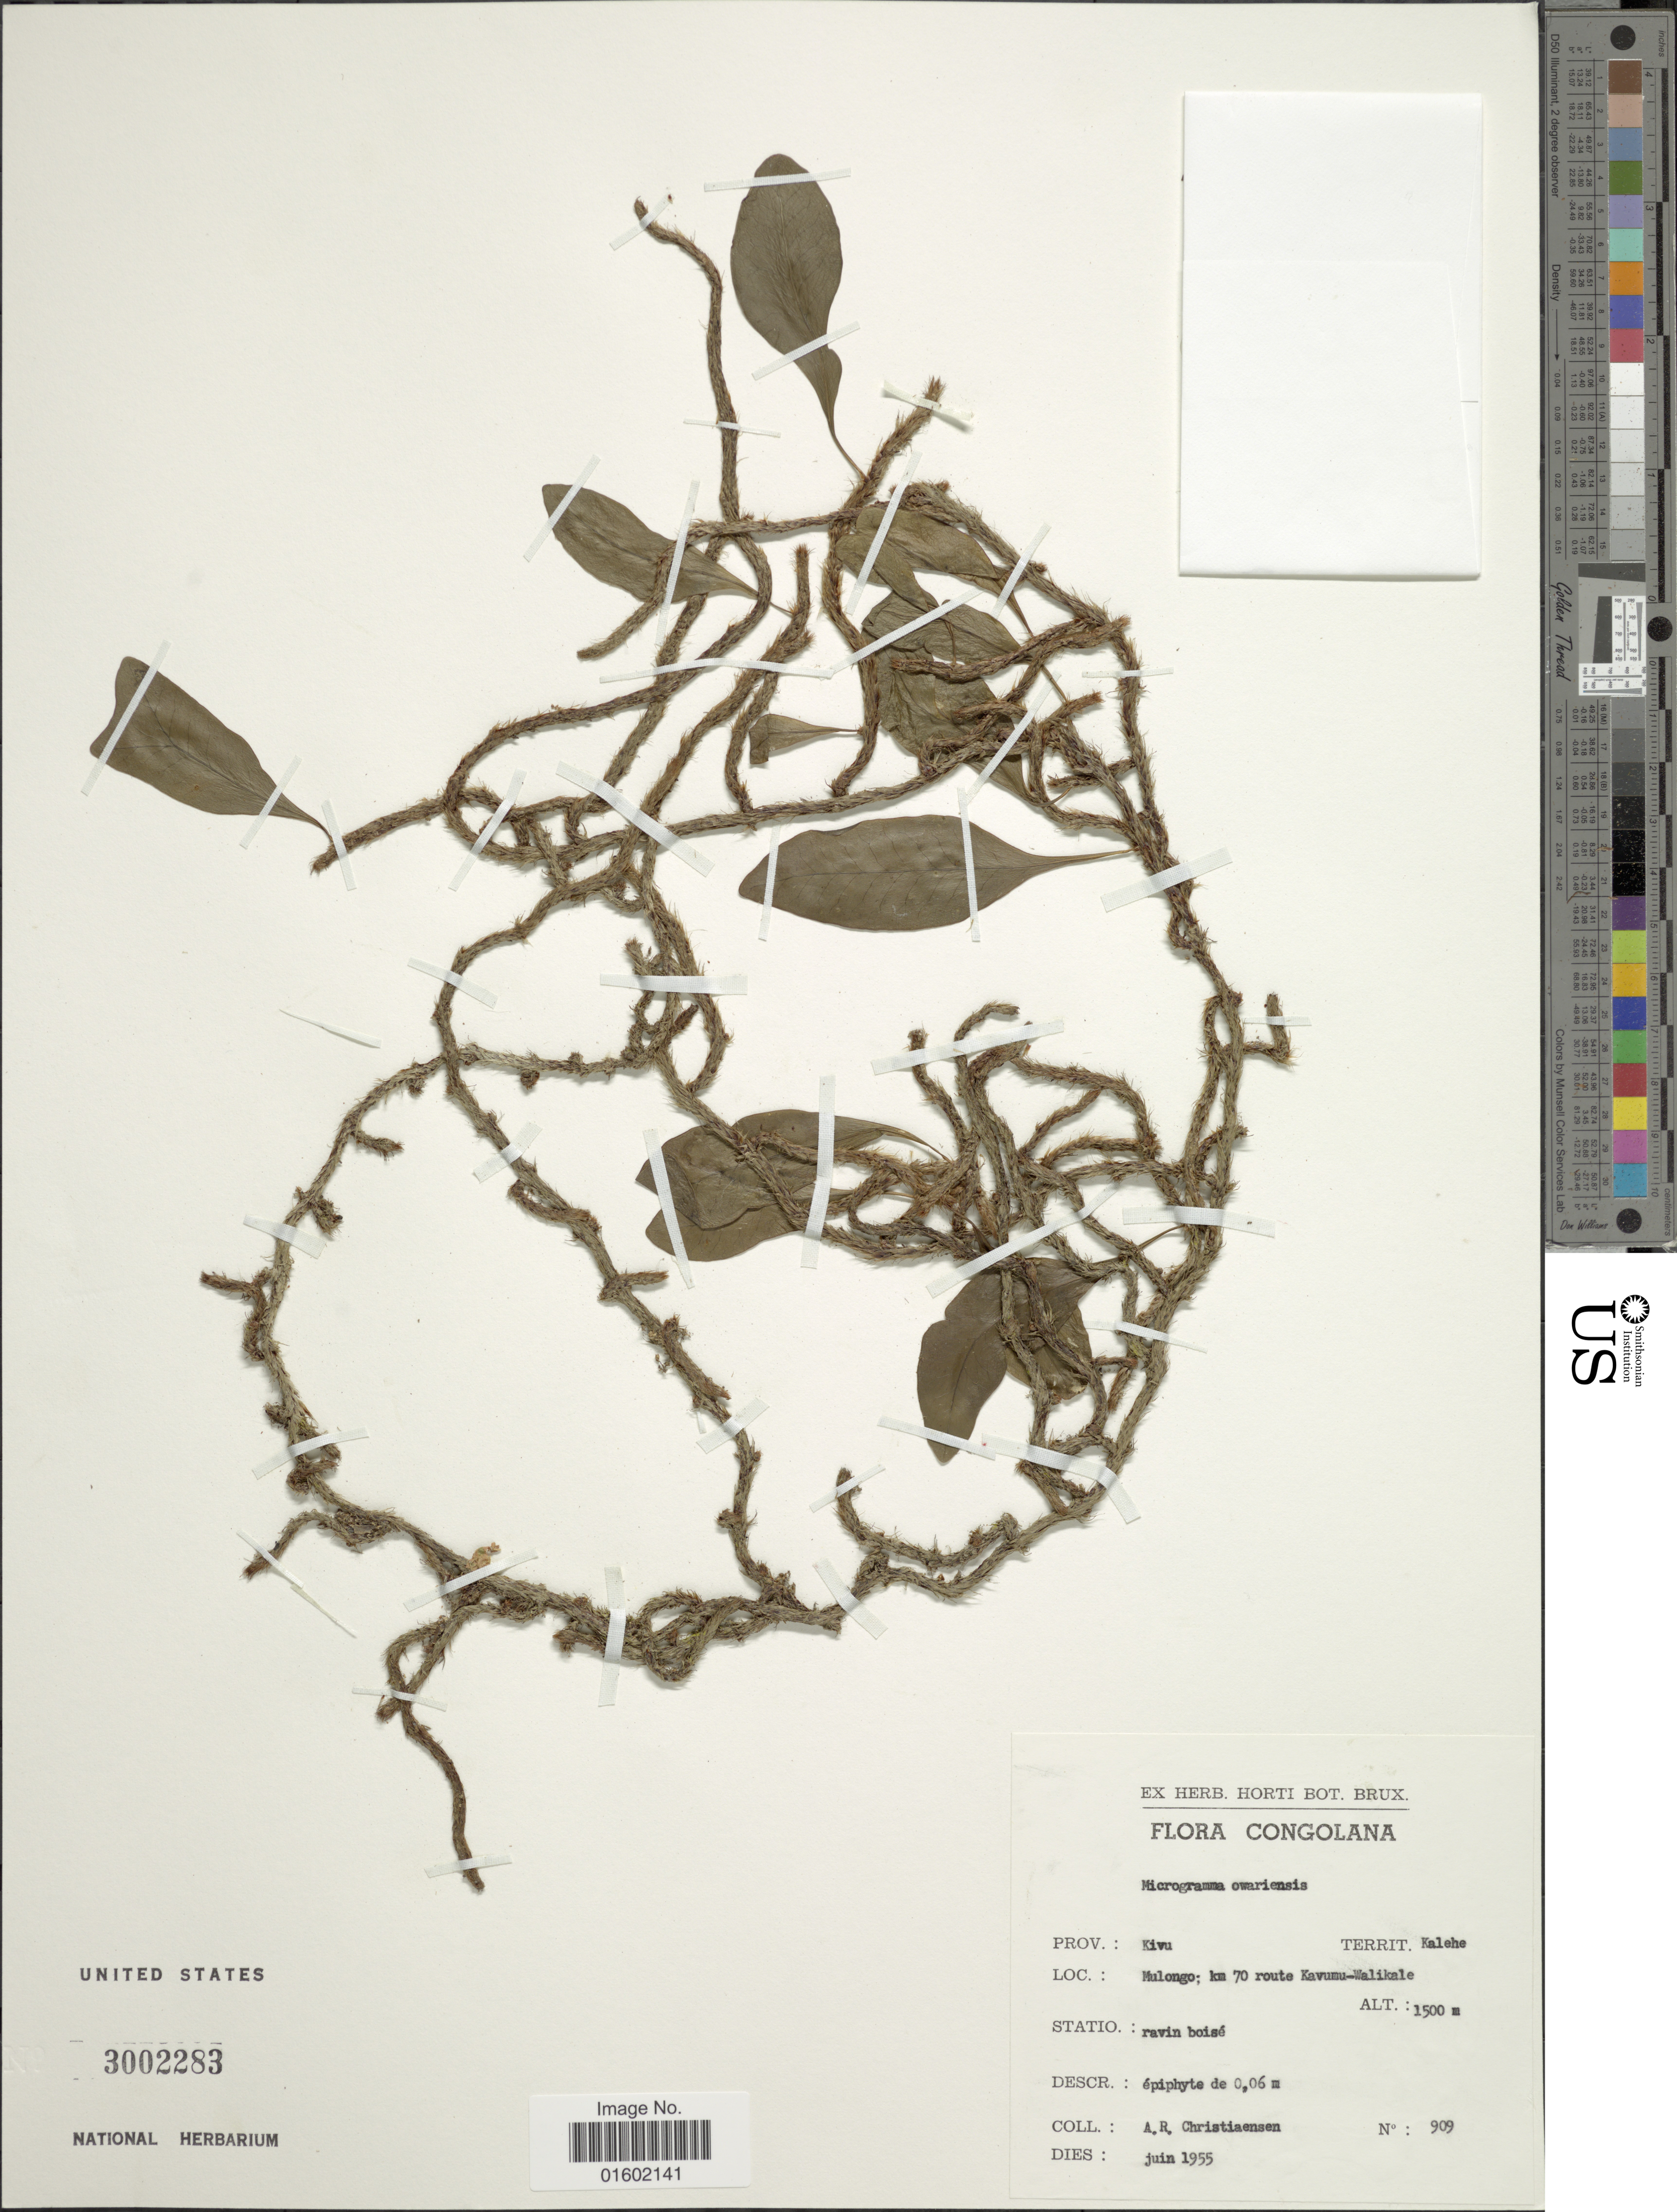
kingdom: Plantae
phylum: Tracheophyta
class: Polypodiopsida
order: Polypodiales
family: Polypodiaceae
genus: Microgramma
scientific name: Microgramma owariensis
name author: (Desv.) Alston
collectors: A. Christiaensen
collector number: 909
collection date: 1955-06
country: Congo, Democratic Republic of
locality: Prov.: Kivu, Loc: Mulongo, km 70 route Kavumu-Walikale, Conglana, Territ: Kalehe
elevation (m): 1500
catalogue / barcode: US 3002283